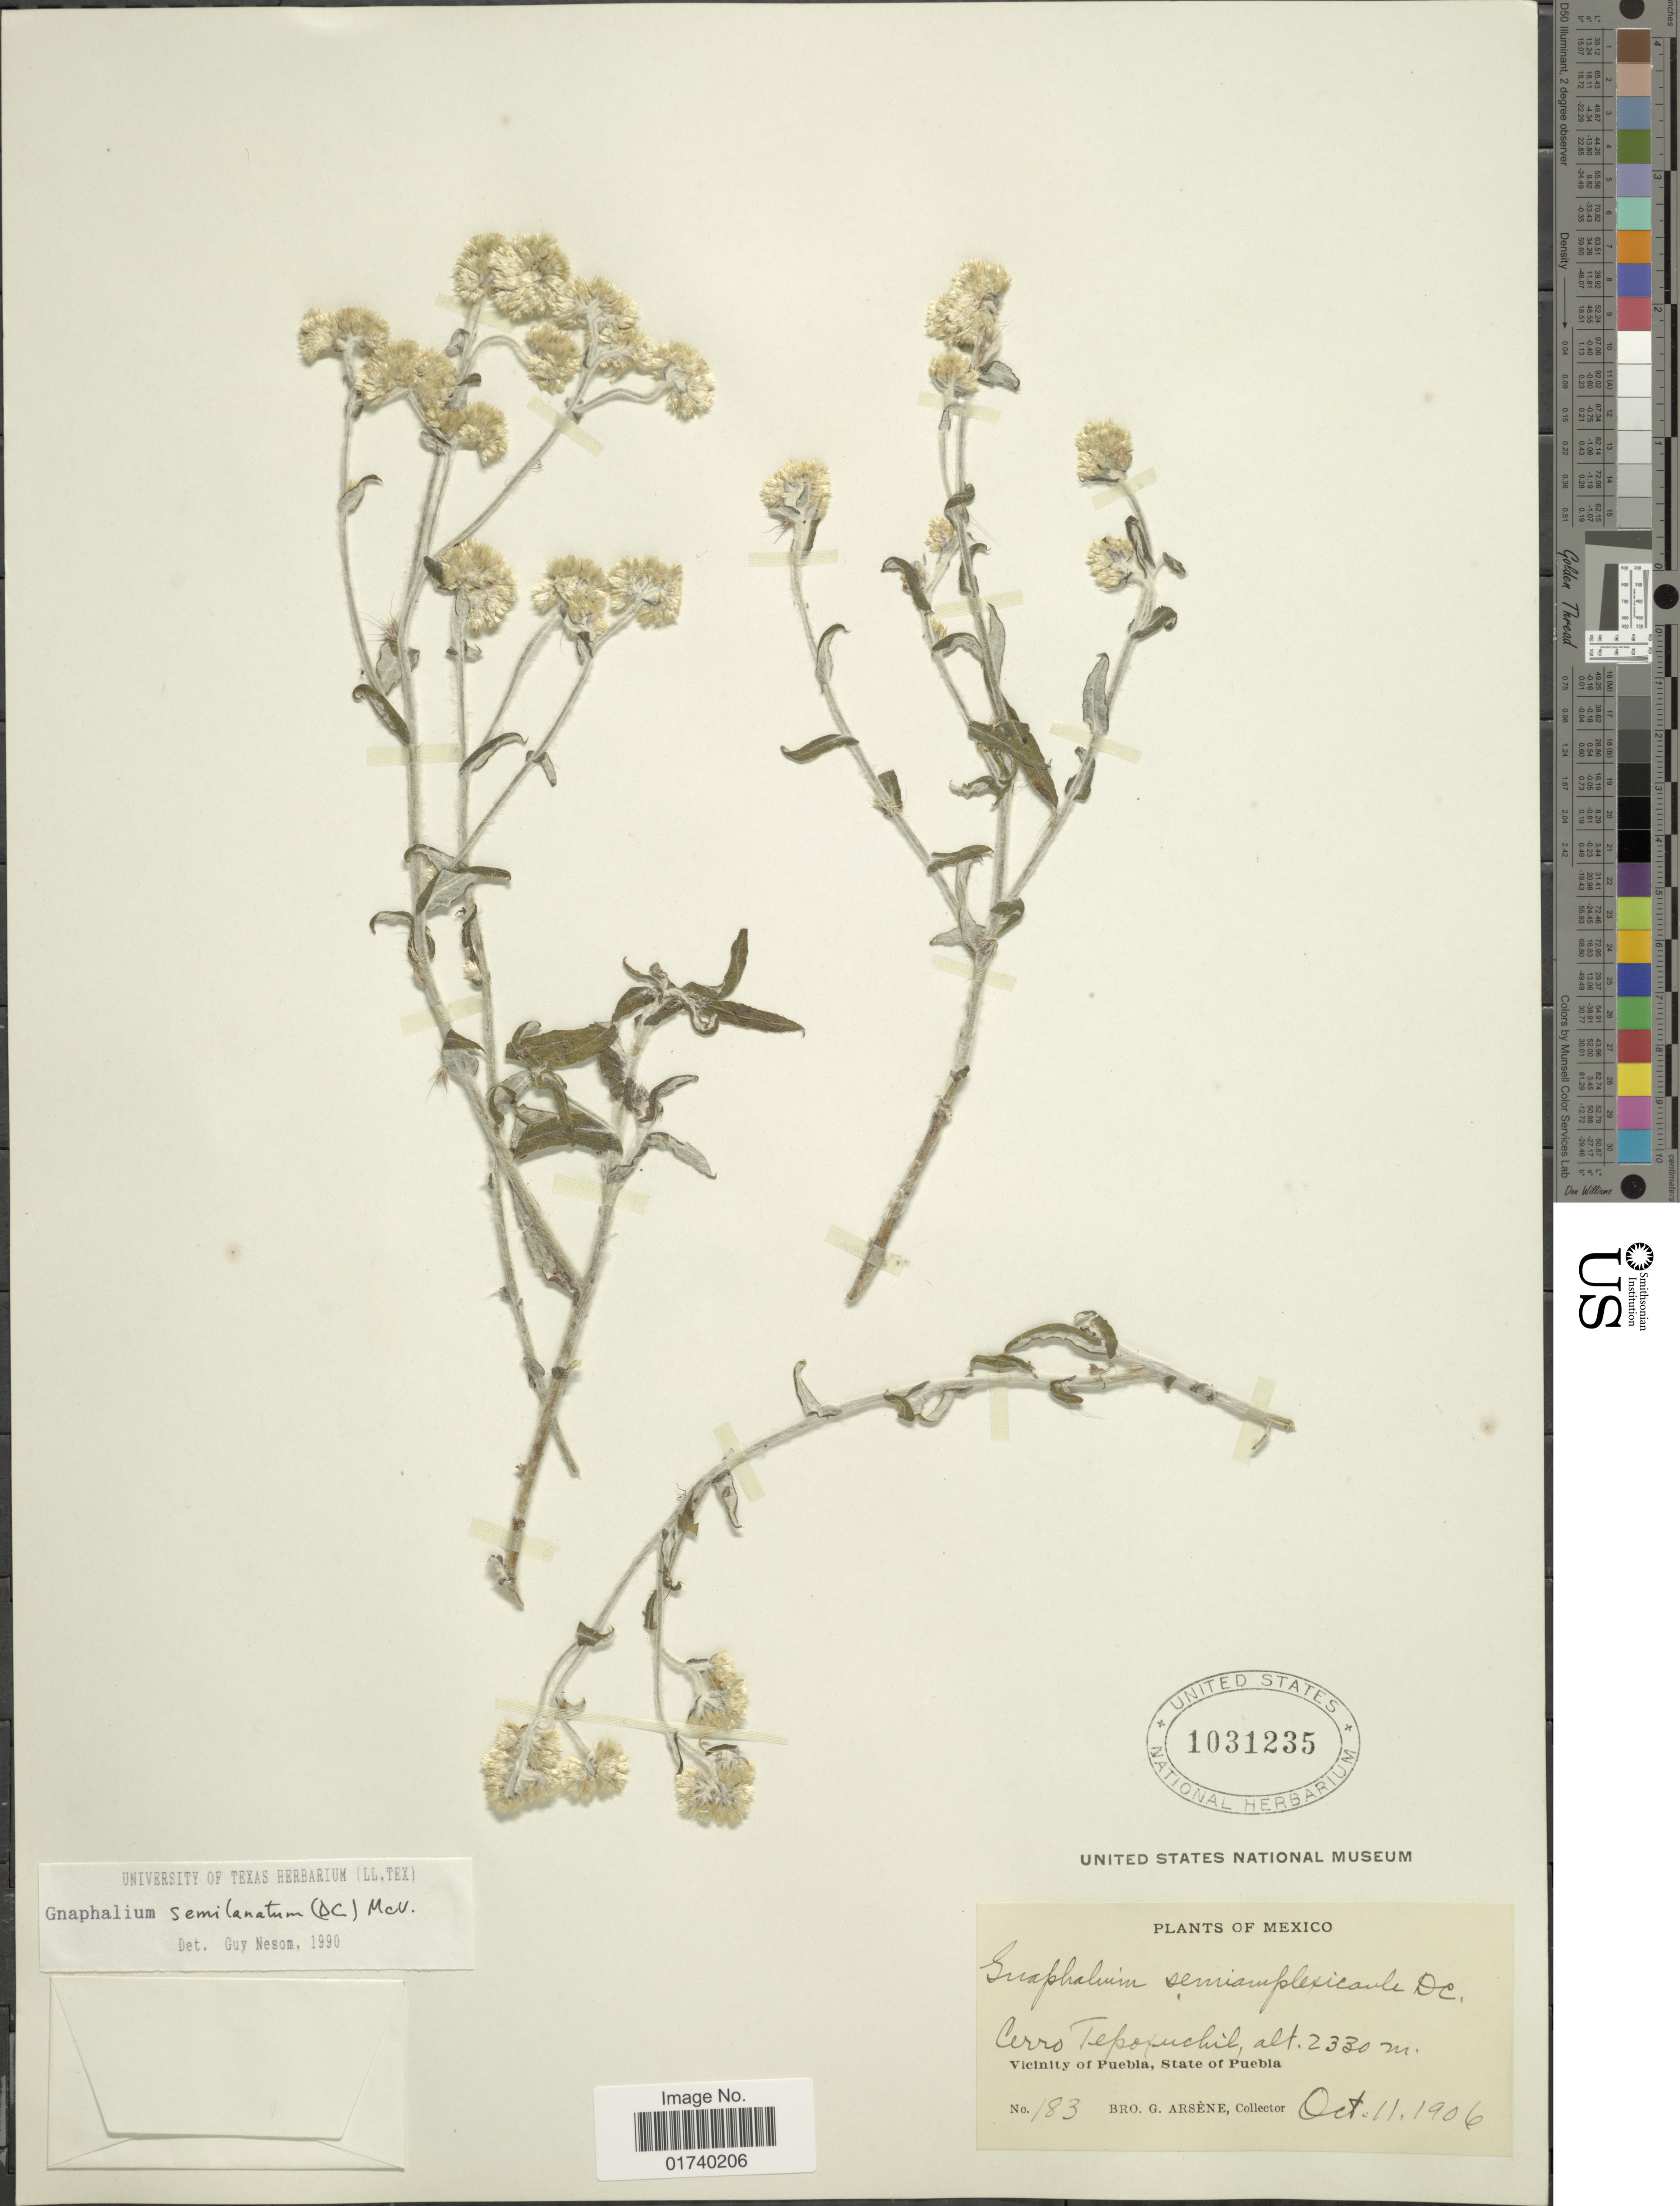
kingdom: Plantae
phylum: Tracheophyta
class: Magnoliopsida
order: Asterales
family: Asteraceae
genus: Pseudognaphalium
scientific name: Pseudognaphalium semilanatum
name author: (DC.) Anderb.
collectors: Bro. G. Arsène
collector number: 183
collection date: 1906-10-11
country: Mexico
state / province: Puebla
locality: Cerro Tepoxuchil, Vicinity of Puebla, State of Puebla.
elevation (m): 2330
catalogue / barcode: US 1031235